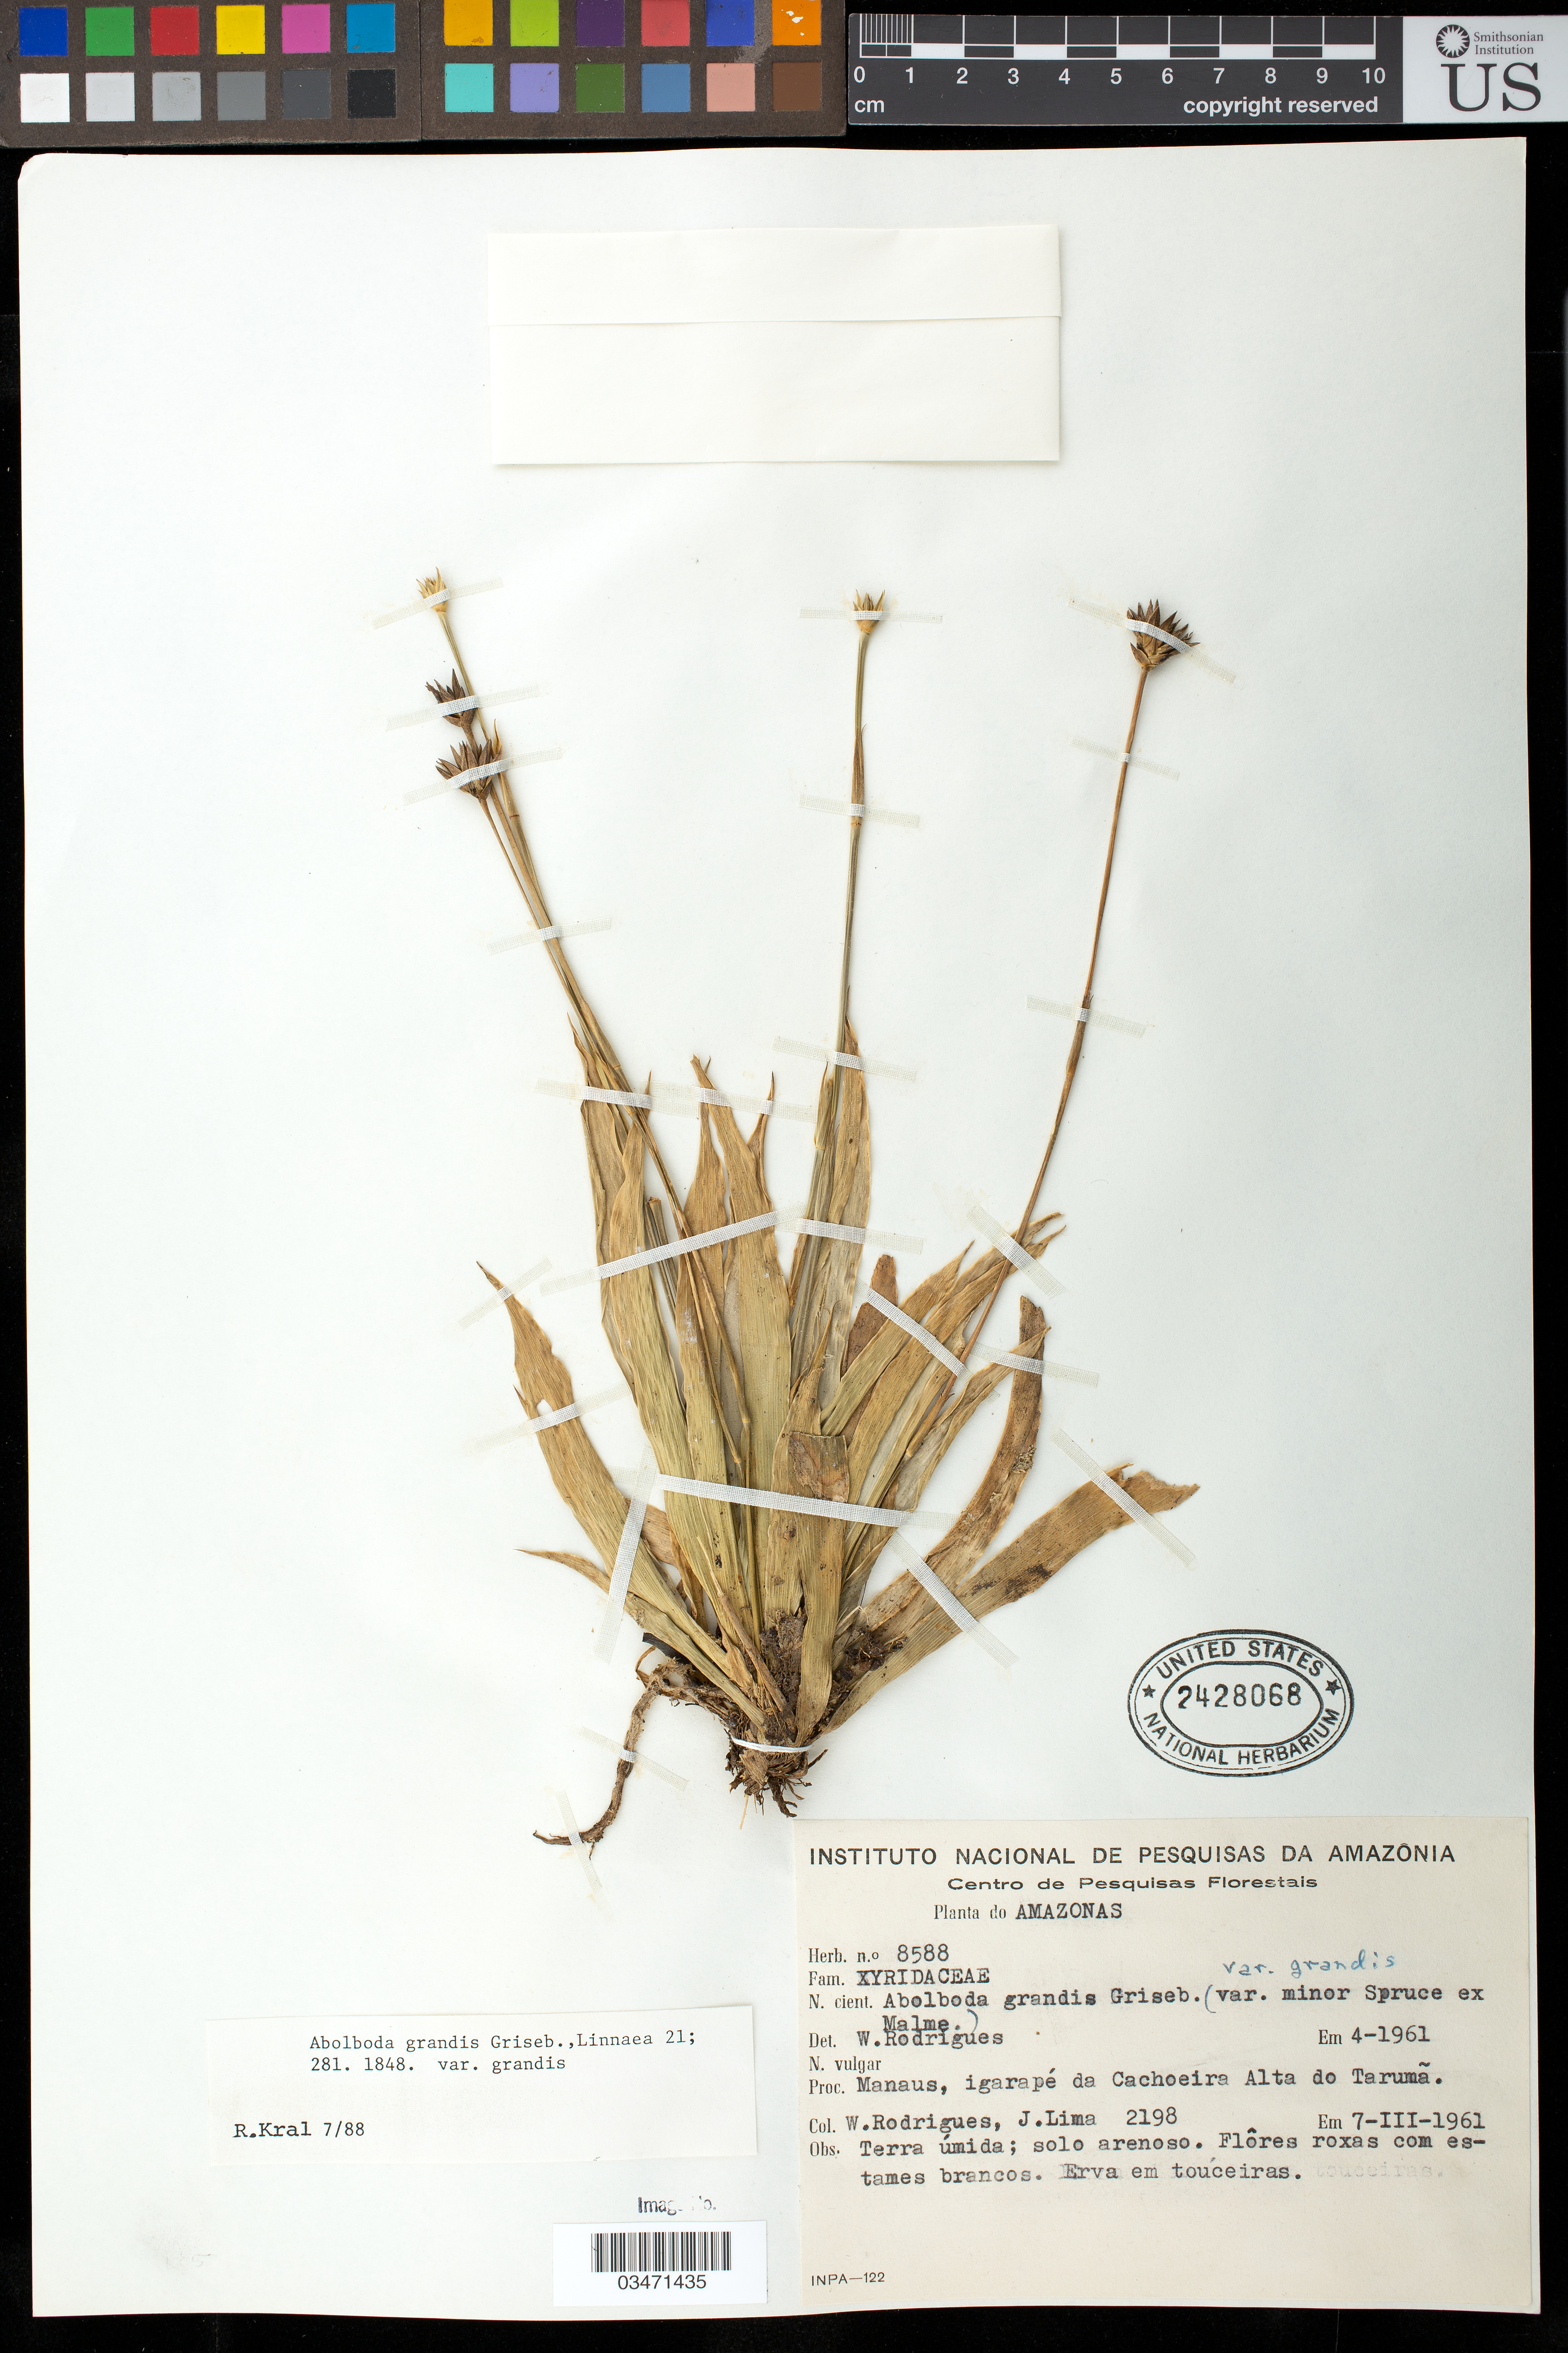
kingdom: Plantae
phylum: Tracheophyta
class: Liliopsida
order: Poales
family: Xyridaceae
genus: Abolboda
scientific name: Abolboda grandis var. grandis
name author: Griseb.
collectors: W. A. Rodrigues & J. Lima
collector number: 8588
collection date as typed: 07 Mar 1961 or 03 Jul 1961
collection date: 1961-03-07 or 1961-07-03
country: Brazil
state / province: Amazonas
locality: Manaus, igarape da cachoeira alta do taruma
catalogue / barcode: US 2428068